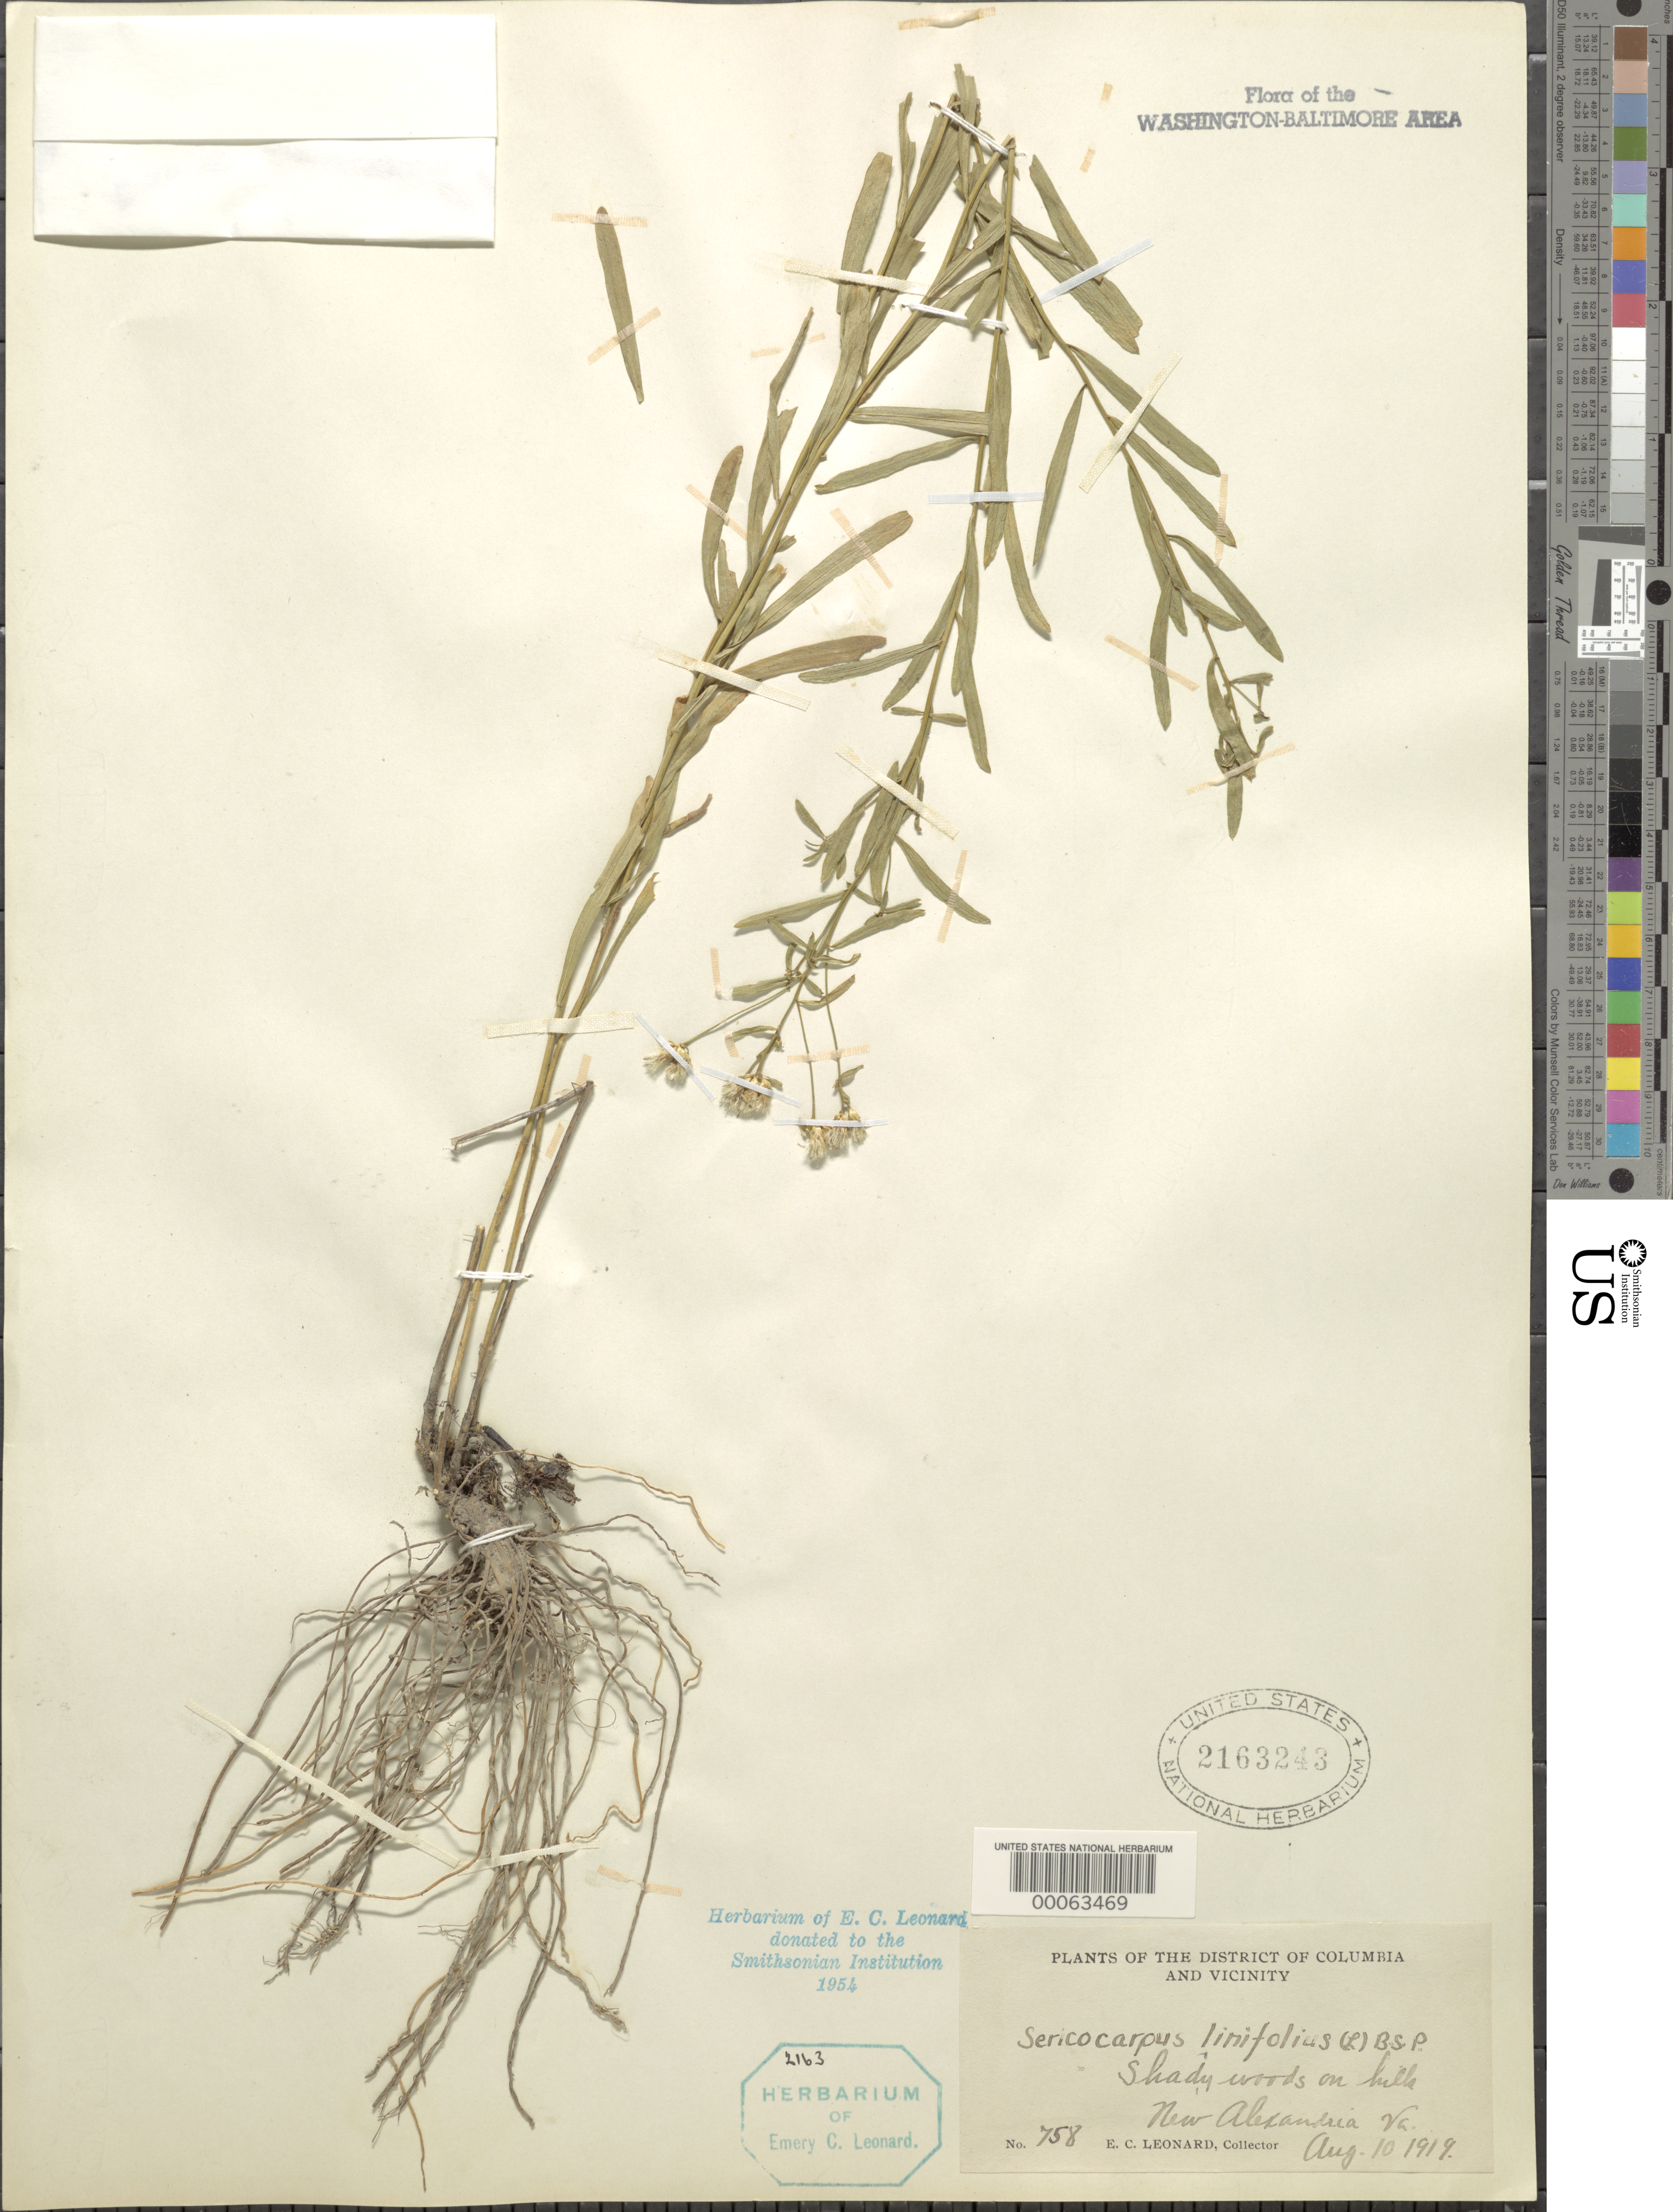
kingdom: Plantae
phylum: Tracheophyta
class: Magnoliopsida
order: Asterales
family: Asteraceae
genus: Sericocarpus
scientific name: Sericocarpus linifolius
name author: (L.) Britton, Stearns & Poggenb.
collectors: E. C. Leonard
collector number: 758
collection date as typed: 10 Aug 1919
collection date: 1919-08-10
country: United States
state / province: Virginia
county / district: Fairfax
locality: New Alexandria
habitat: Shady woods on hill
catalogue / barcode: US 2163243